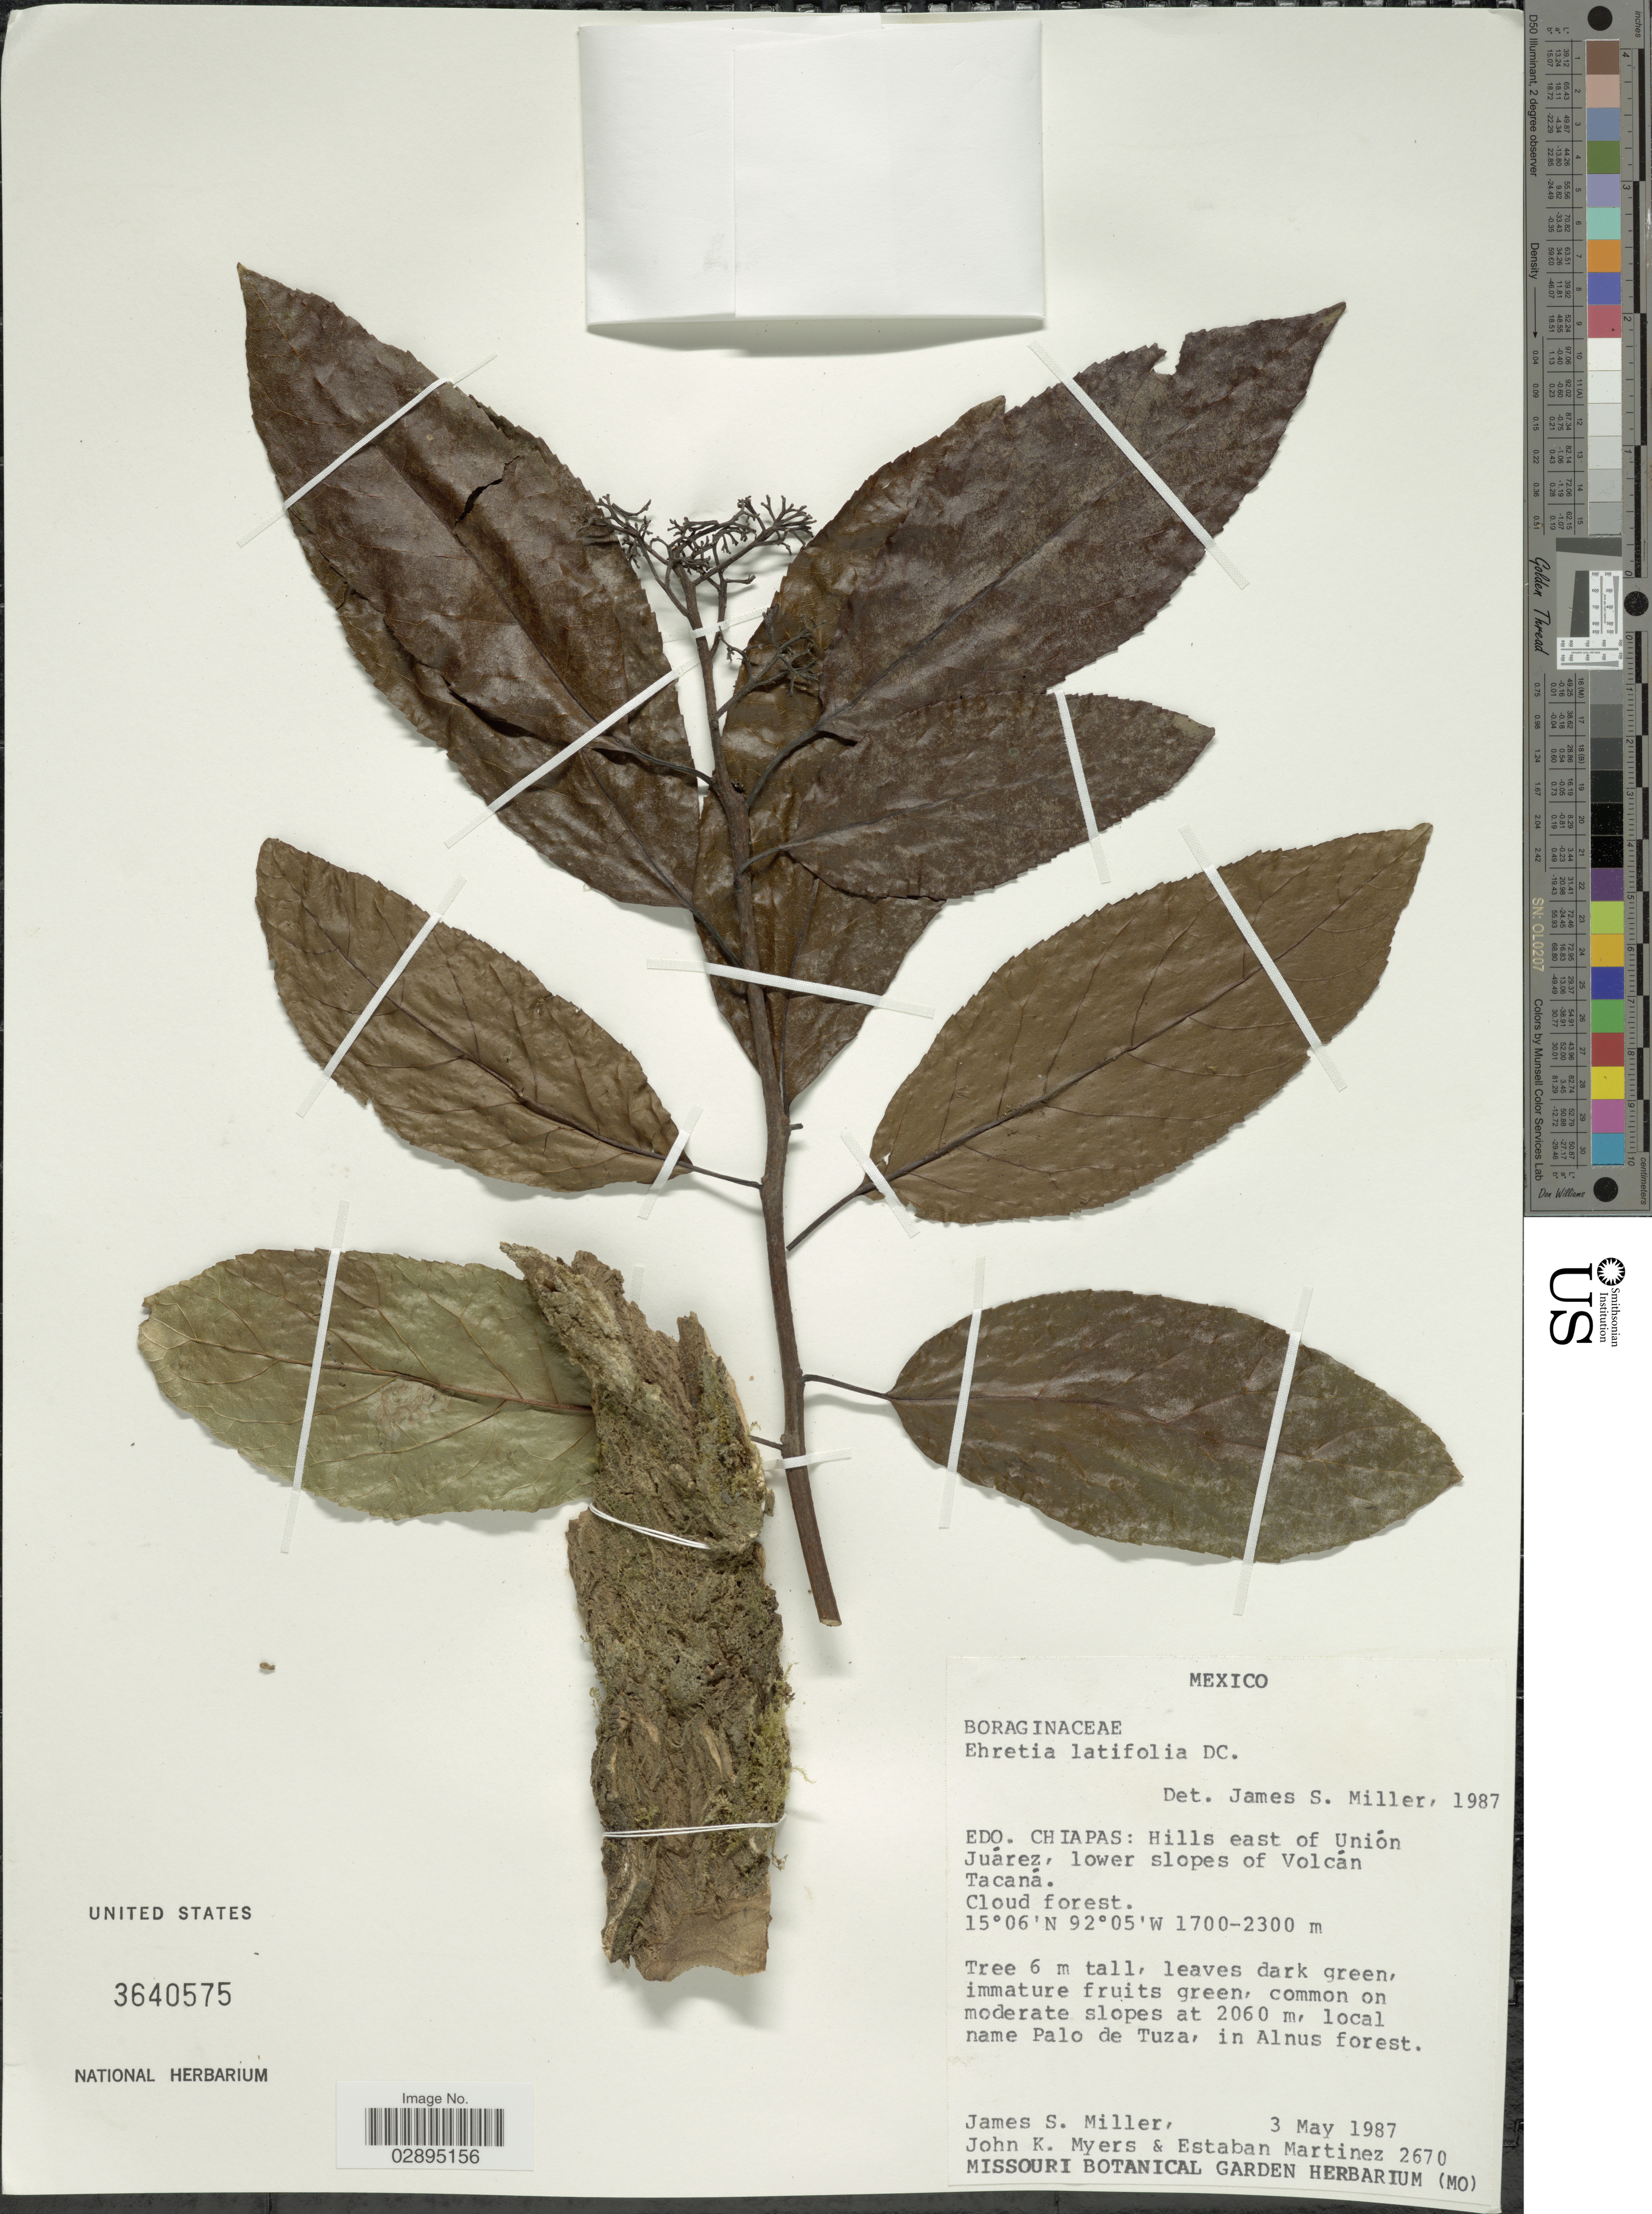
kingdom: Plantae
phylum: Tracheophyta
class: Magnoliopsida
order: Boraginales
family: Ehretiaceae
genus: Ehretia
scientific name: Ehretia latifolia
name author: DC.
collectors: J. S. Miller, J. Myers & E. Martínez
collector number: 2670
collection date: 1987-05-03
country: Mexico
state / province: Chiapas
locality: Edo. Chiapas: Hills east of Unión Juárez, lower slopes of Volcán Tacaná.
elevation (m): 1700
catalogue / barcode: US 3640575